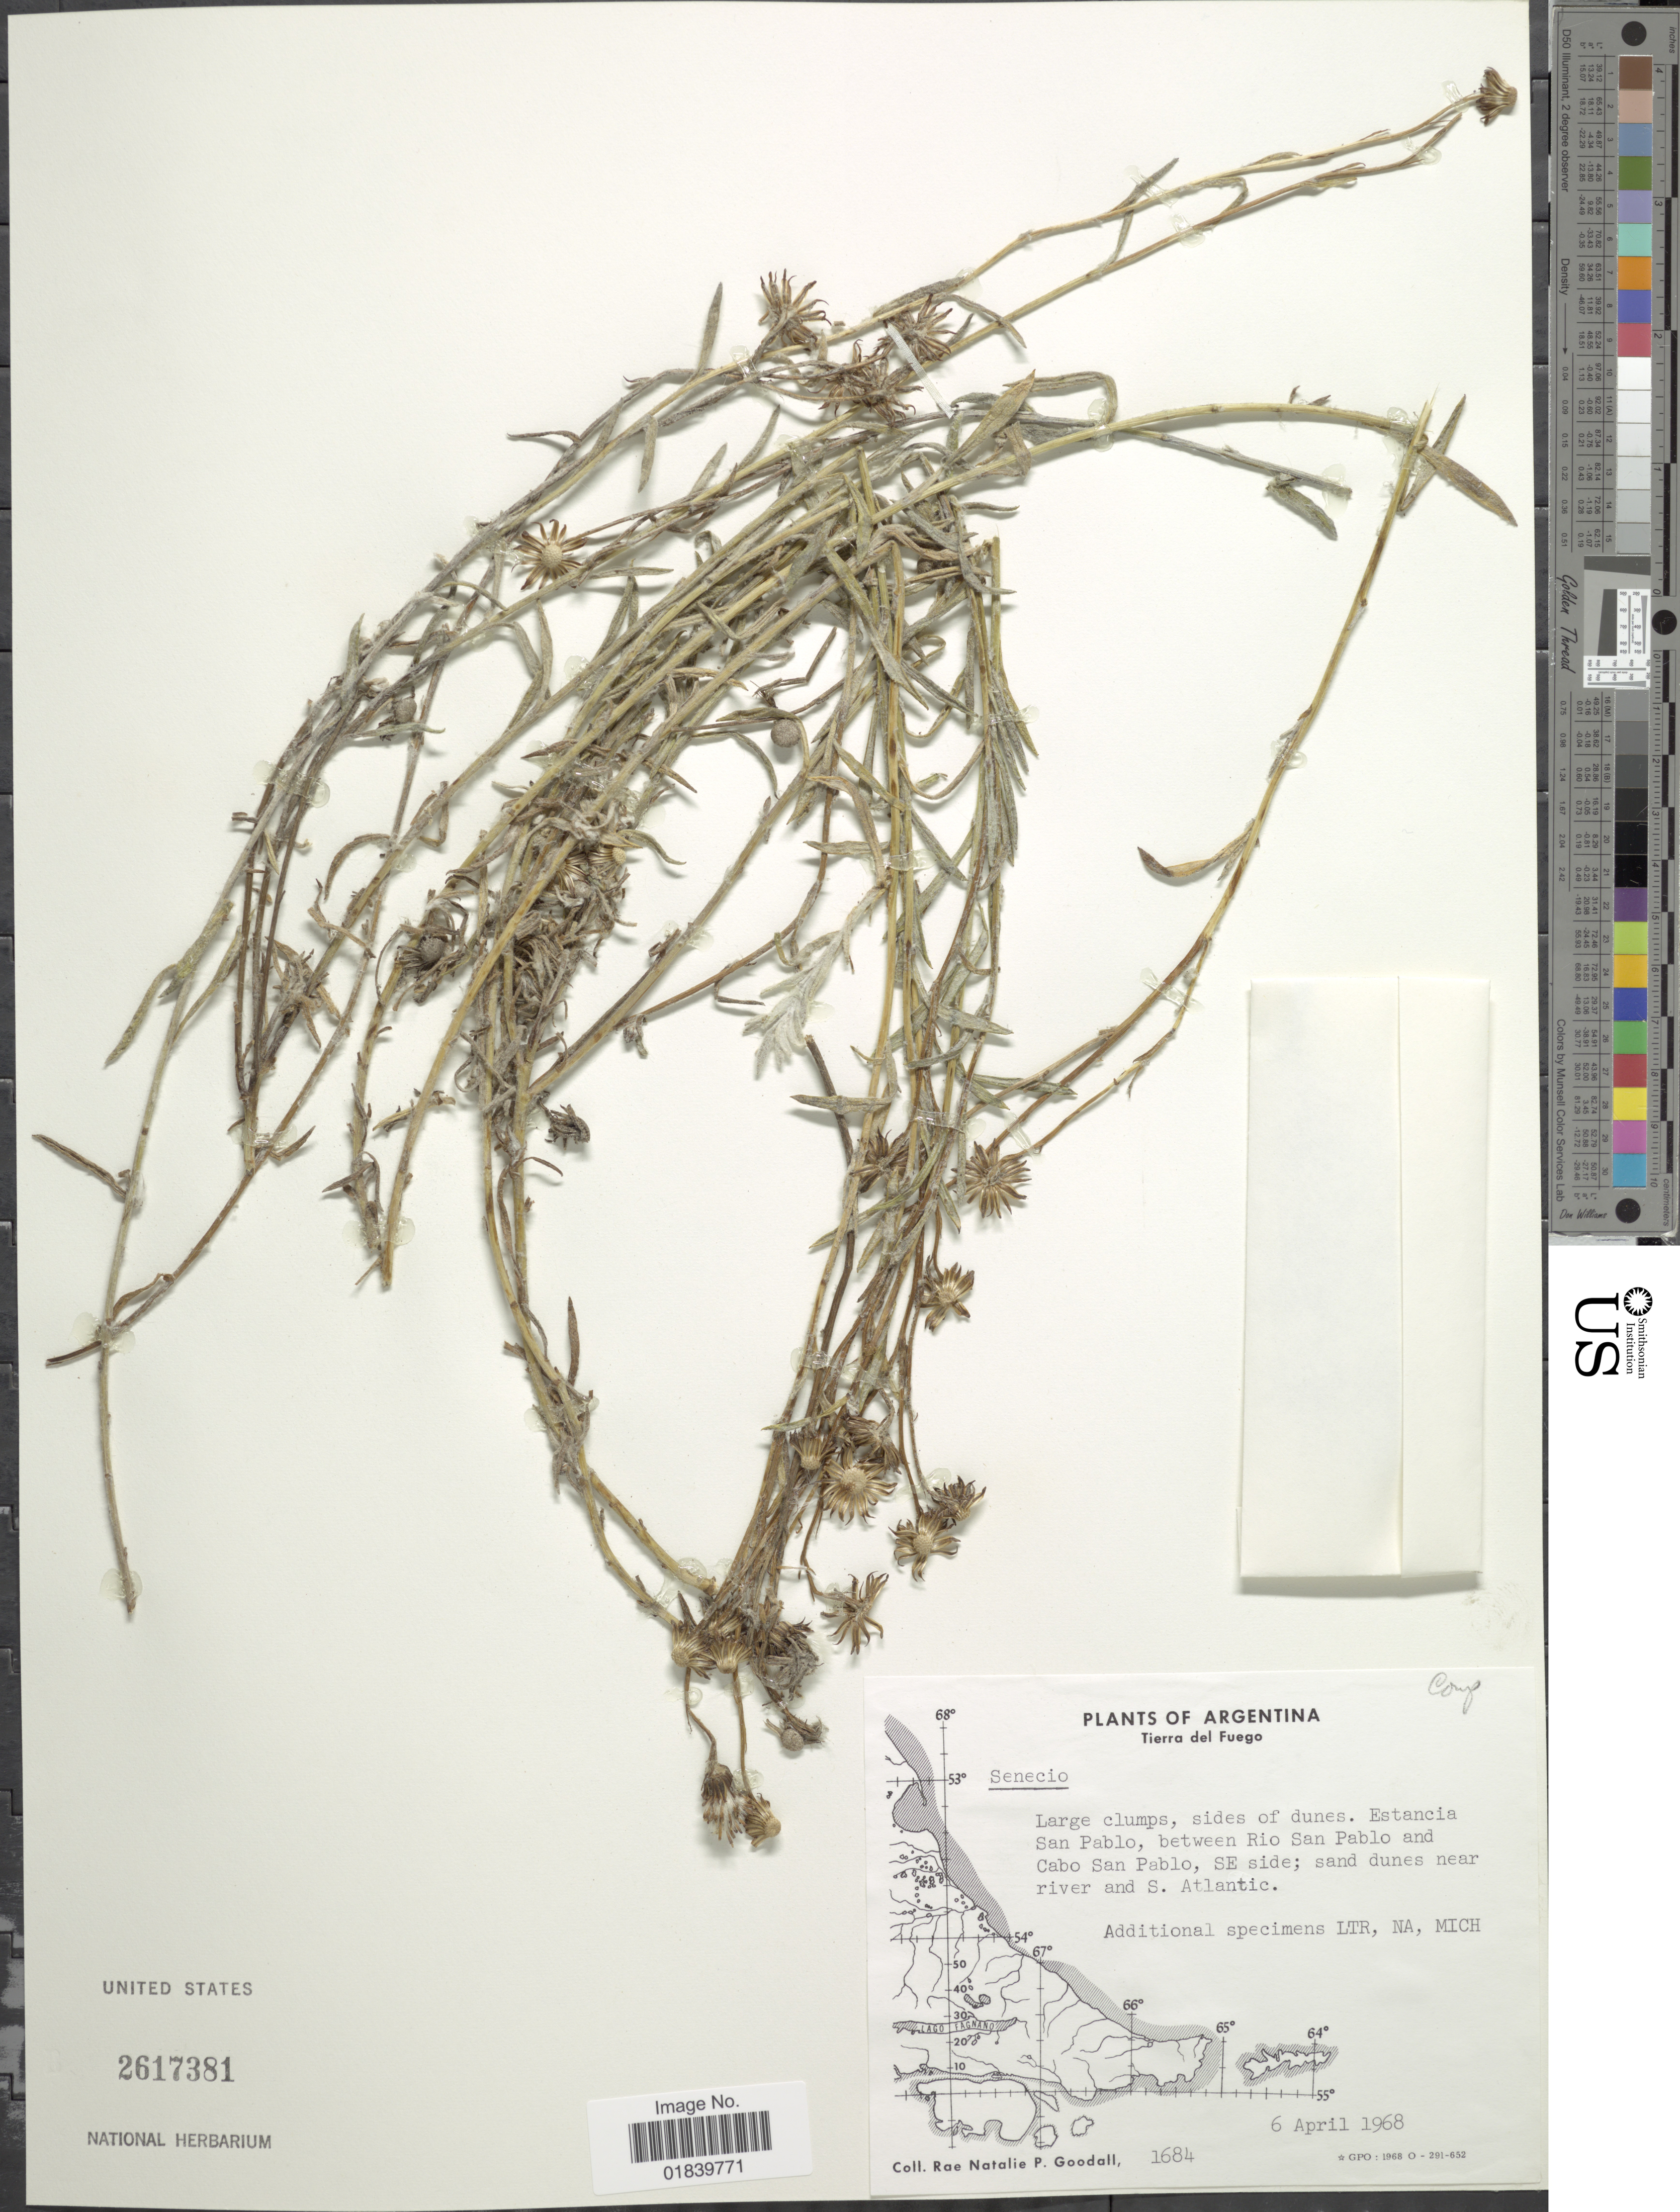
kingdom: Plantae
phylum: Tracheophyta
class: Magnoliopsida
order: Asterales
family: Asteraceae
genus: Senecio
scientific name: Senecio sp.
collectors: R. Goodall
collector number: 1684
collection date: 1968-04-06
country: Argentina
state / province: Tierra del Fuego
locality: Tierra del Fuego. Estancia San Pablo, between Rio San Pablo and Cabo San Pablo. SE side; sand dunes near river and S. Atlantic.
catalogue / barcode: US 2617381